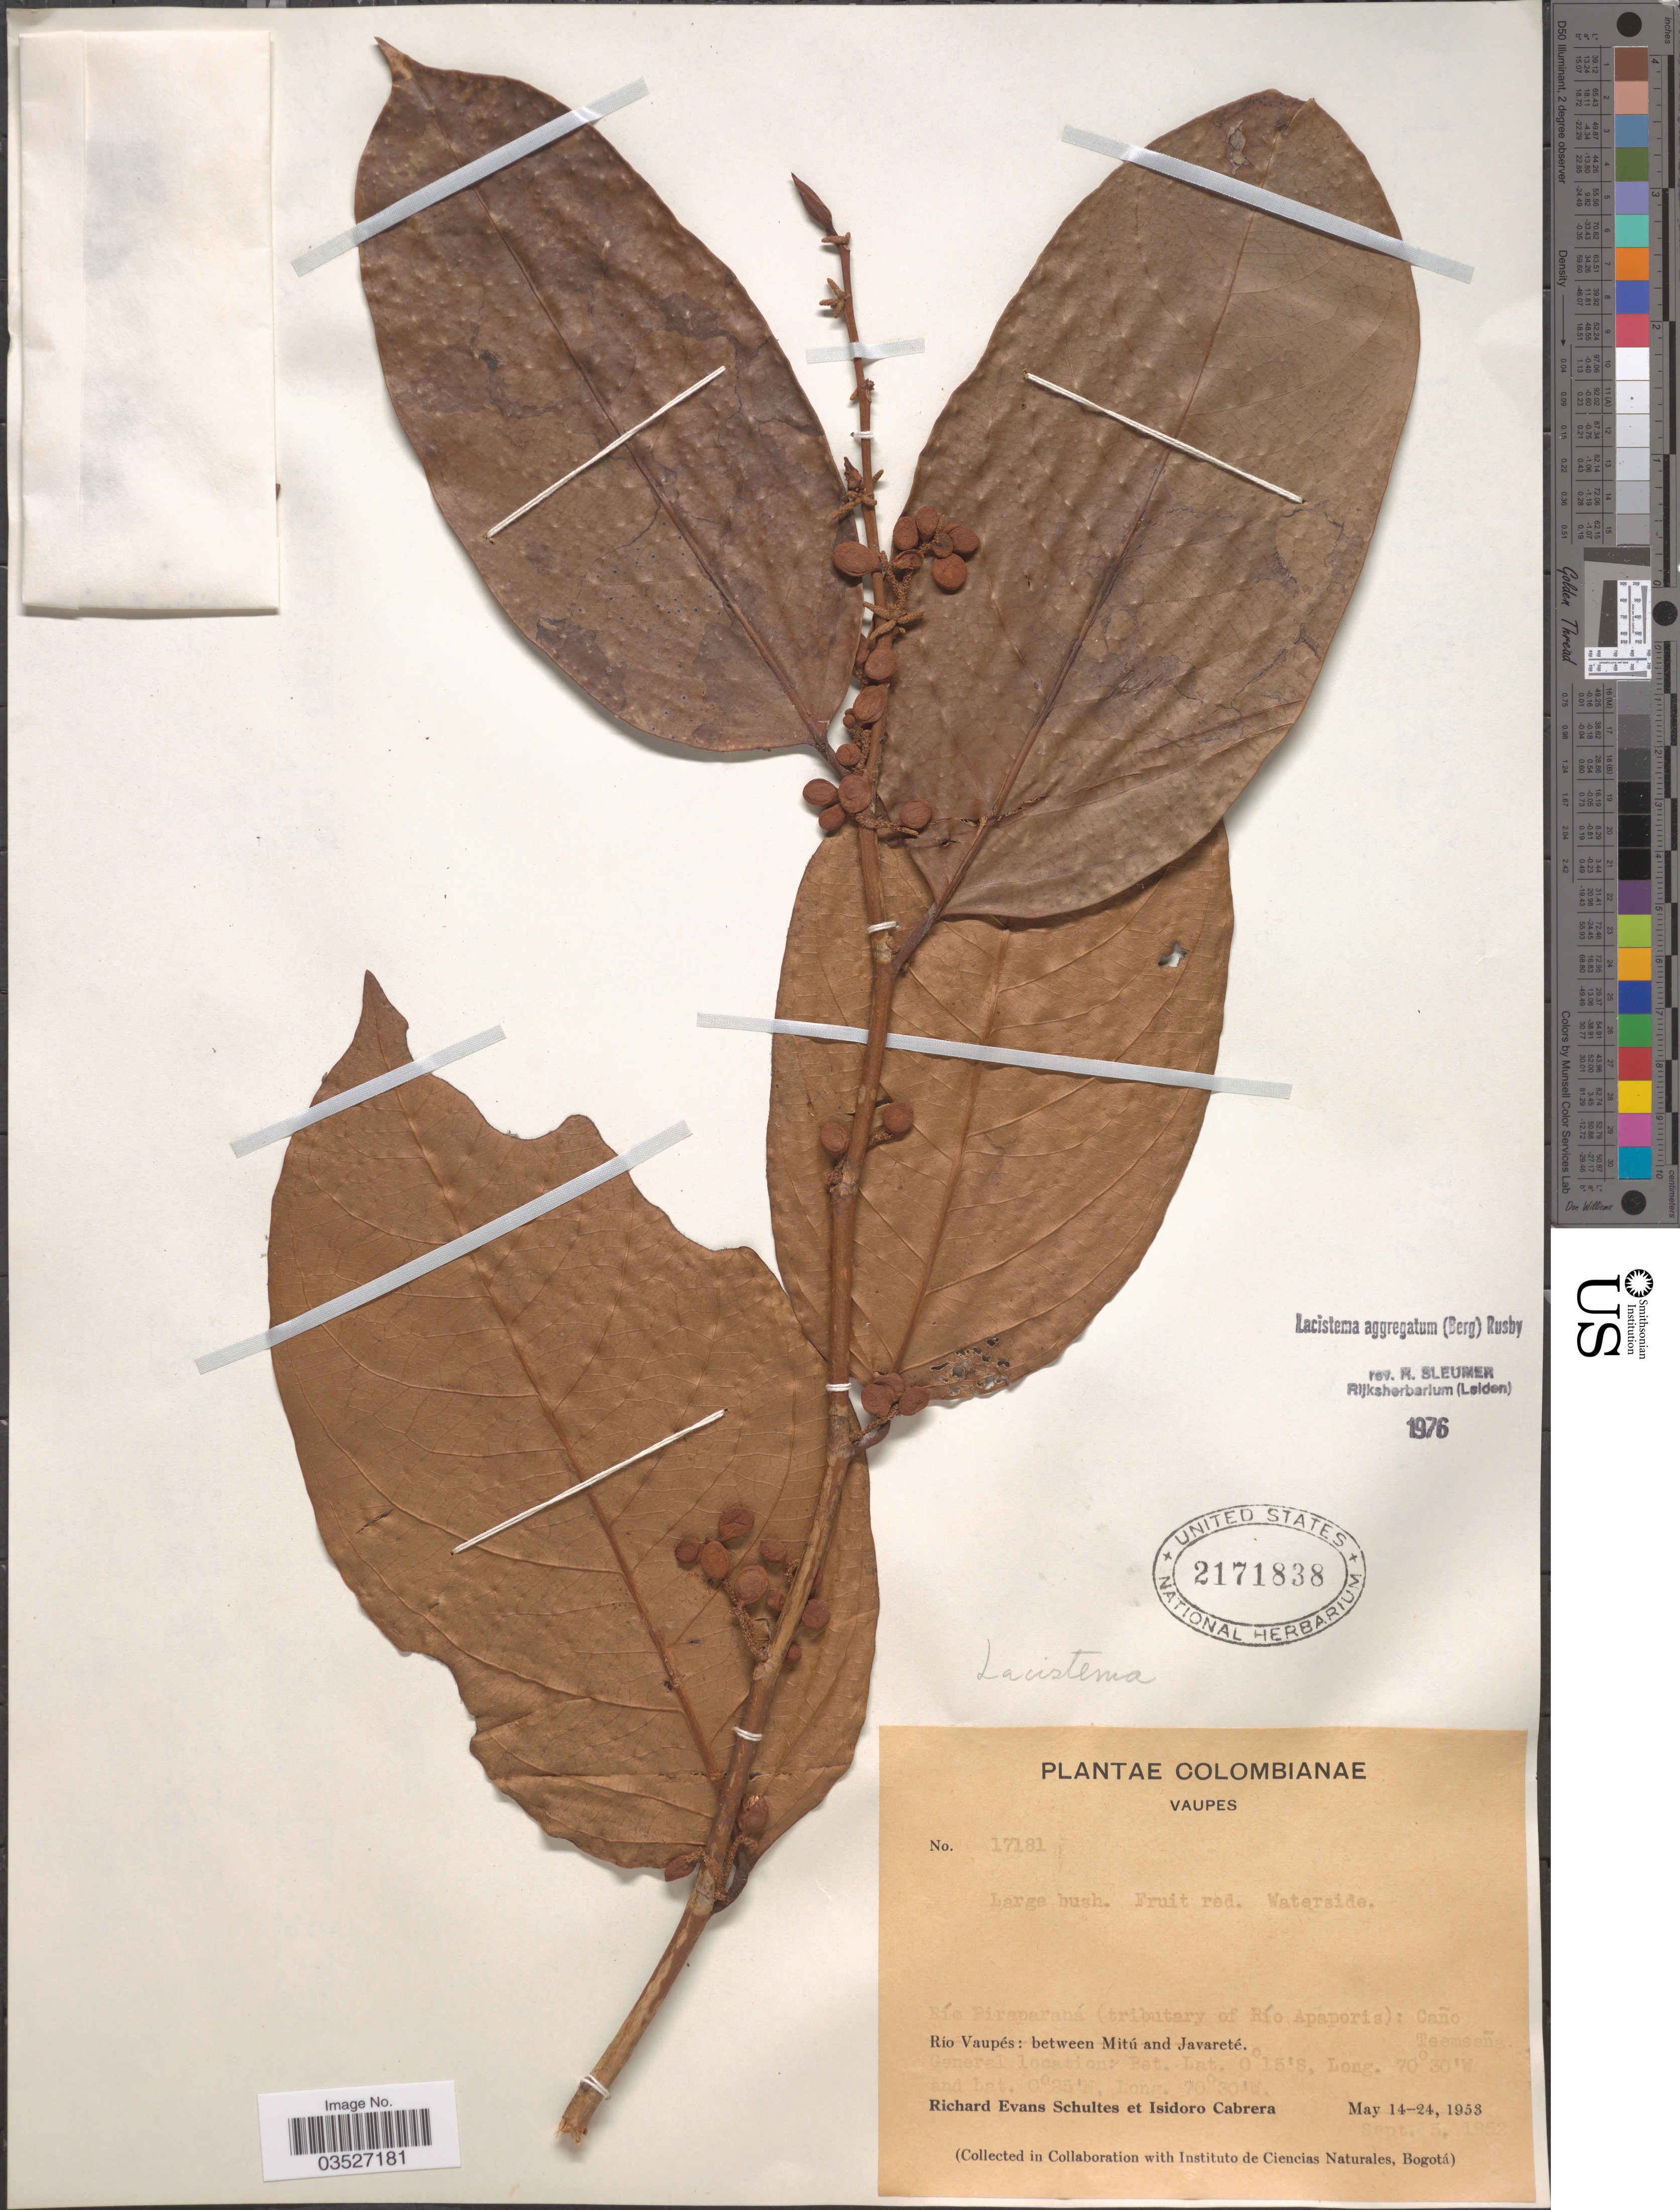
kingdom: Plantae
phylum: Tracheophyta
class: Magnoliopsida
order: Malpighiales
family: Lacistemataceae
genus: Lacistema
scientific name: Lacistema aggregatum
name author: (P.J. Bergius) Rusby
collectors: R. E. Schultes & I. Cabrera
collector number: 17181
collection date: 1953-05-14/1953-05-24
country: Colombia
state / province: Vaupés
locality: Río Piraparaná (tributary of Río Apáporis): Caño Teemeeña.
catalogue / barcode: US 2171838